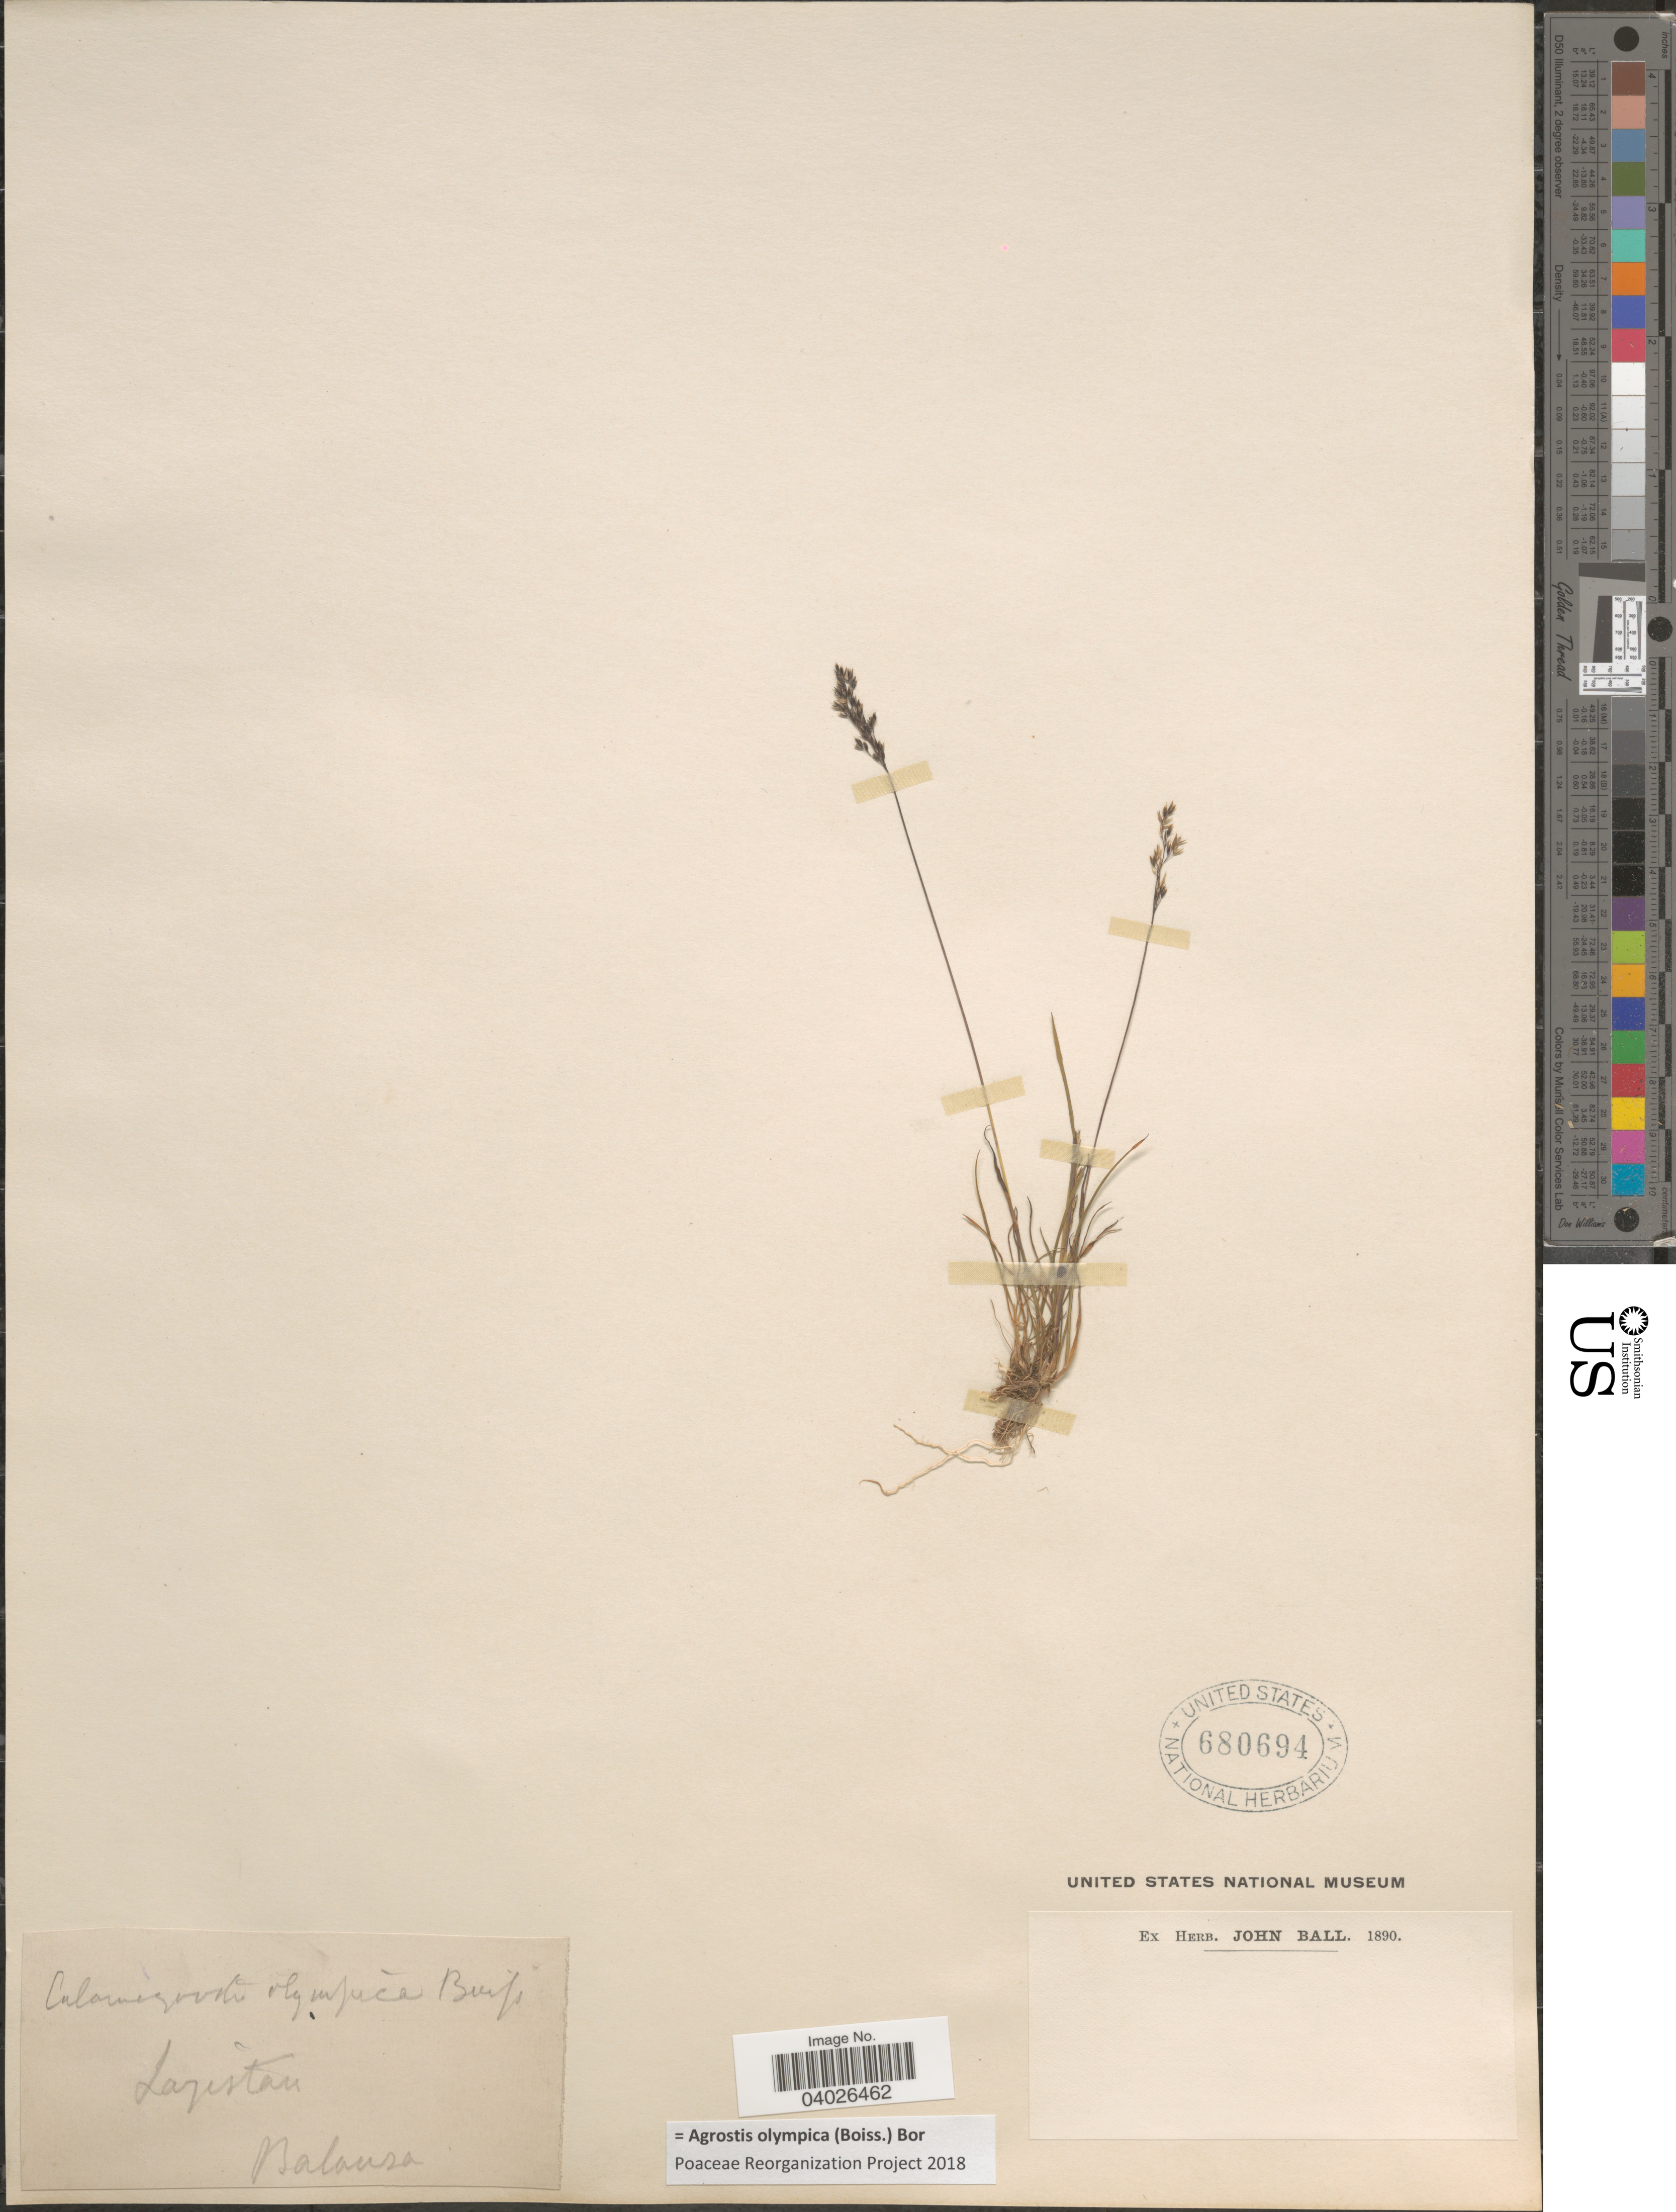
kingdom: Plantae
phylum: Tracheophyta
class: Liliopsida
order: Poales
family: Poaceae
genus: Agrostis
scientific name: Agrostis olympica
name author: (Boiss.) Bor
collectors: -. Balansa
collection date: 1890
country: Iran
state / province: Hormozgan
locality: Laristan.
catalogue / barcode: US 680694